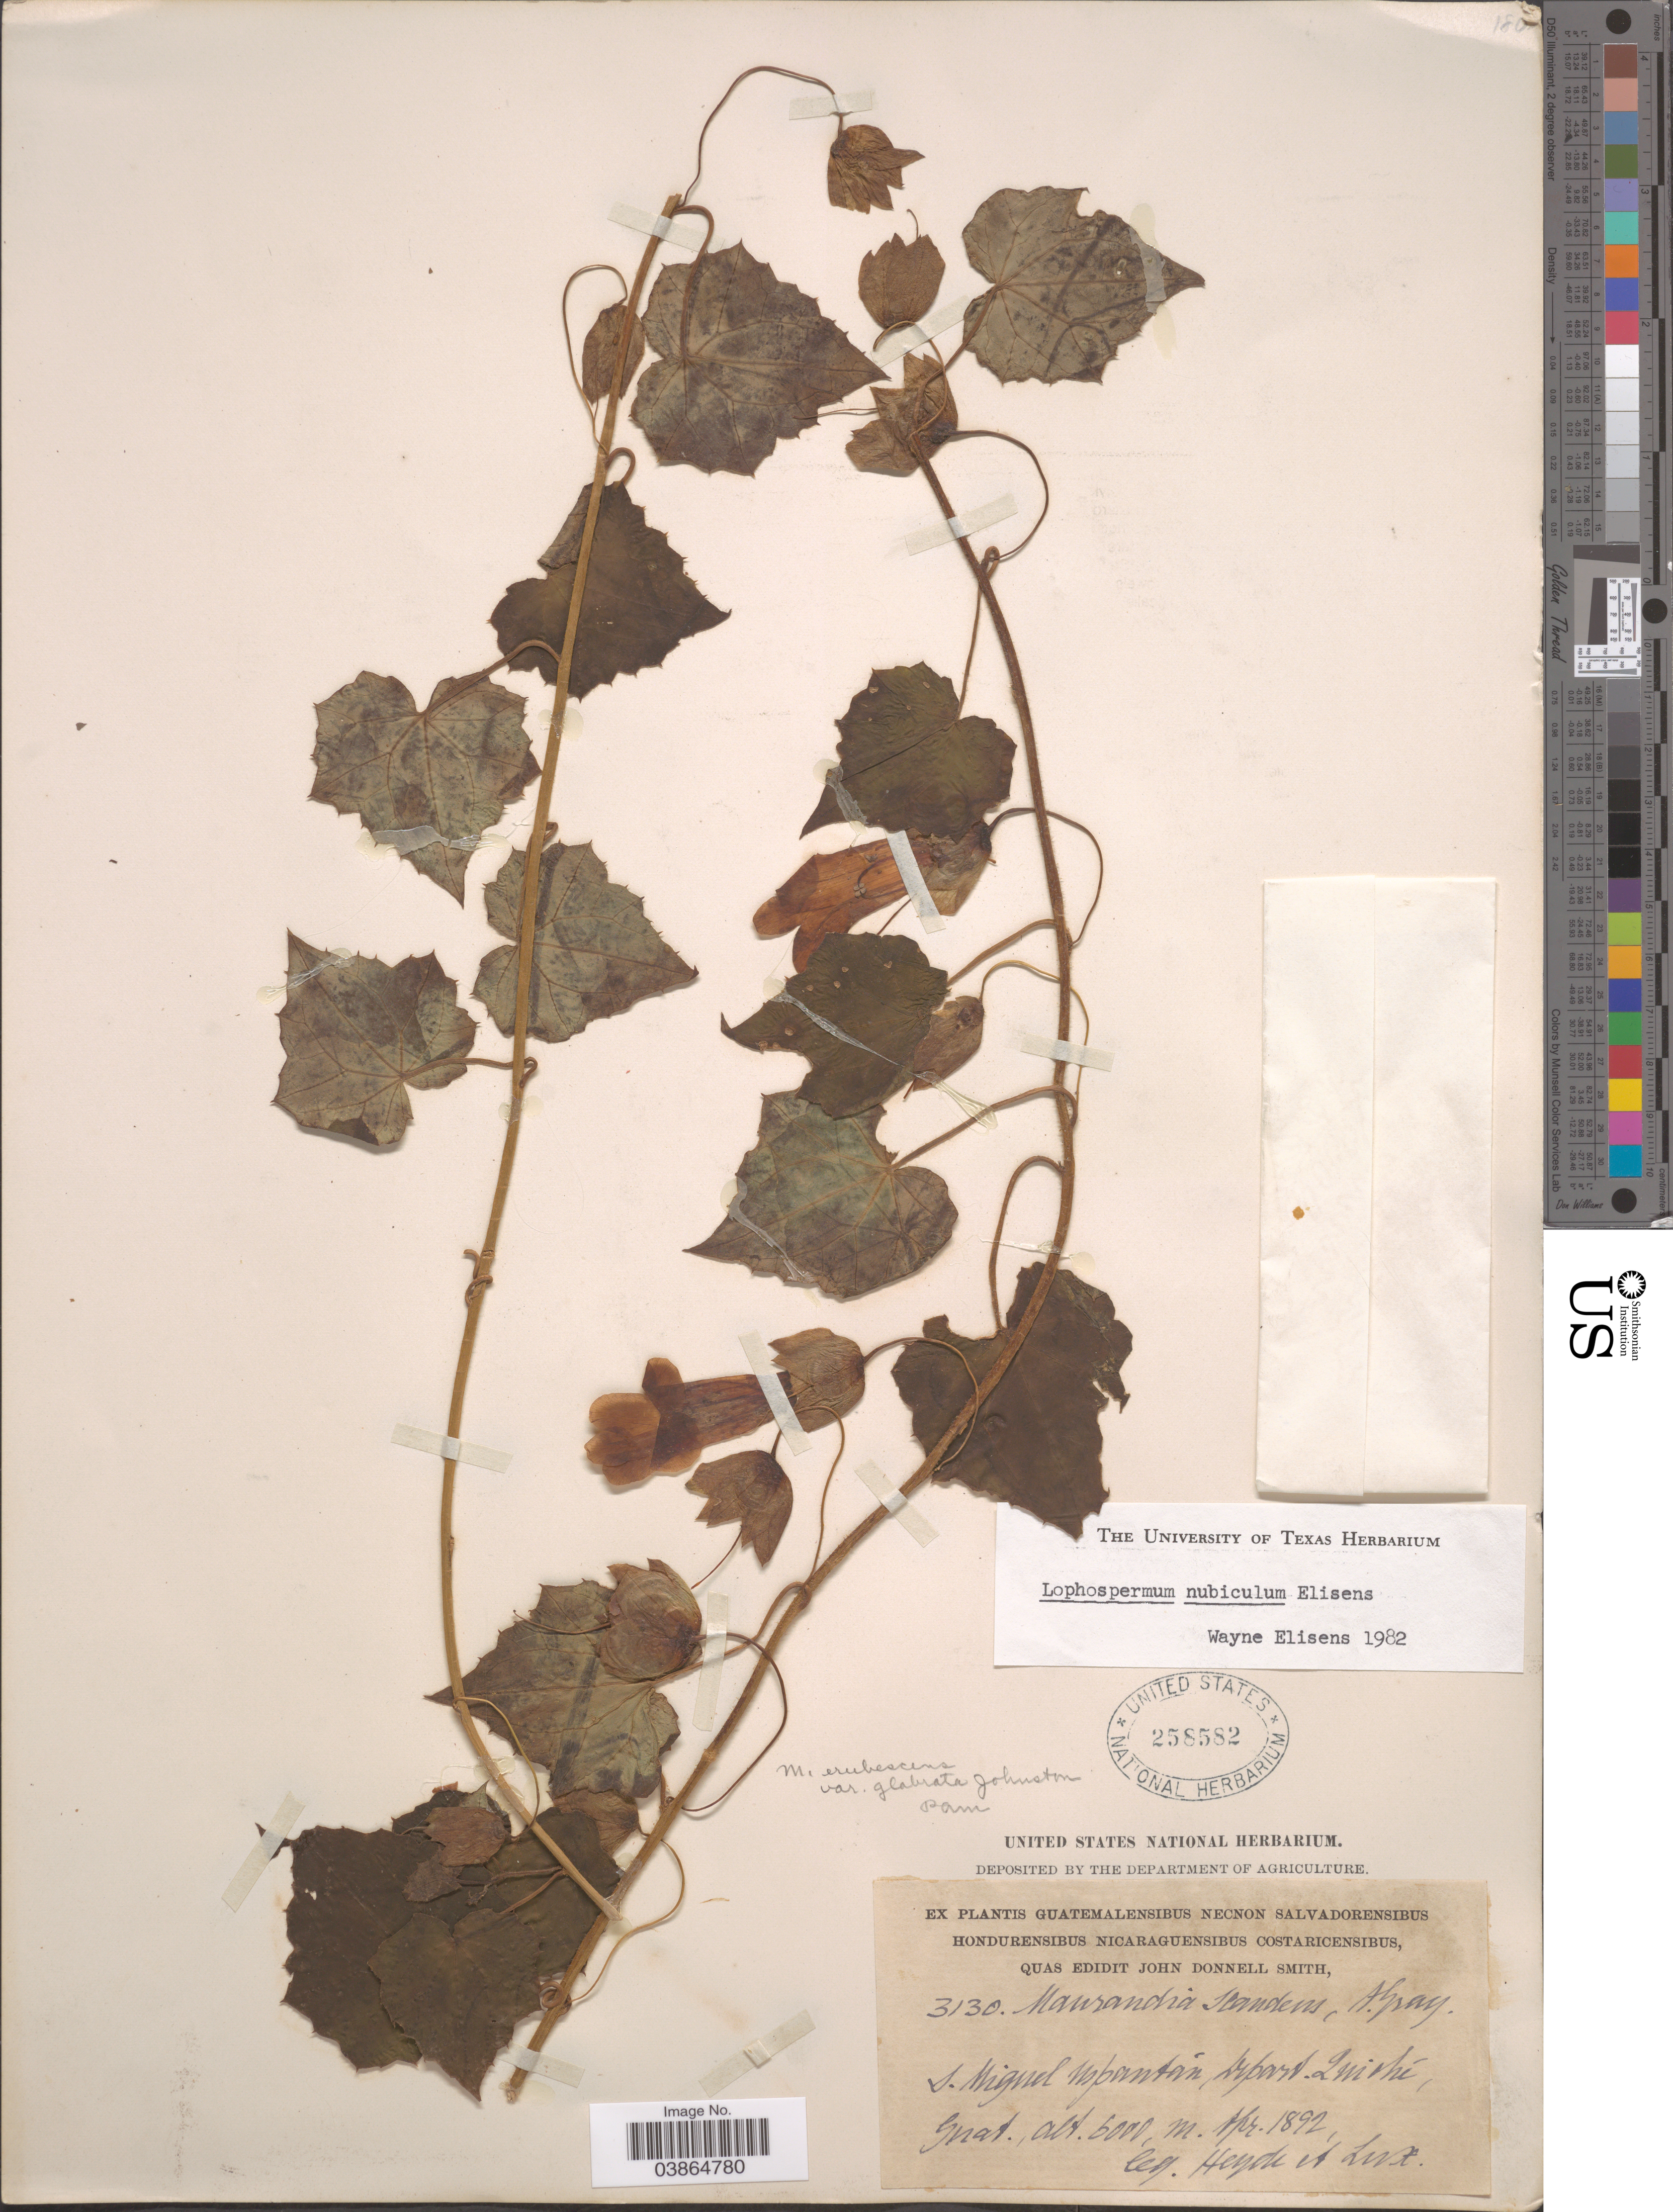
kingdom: Plantae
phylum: Tracheophyta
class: Magnoliopsida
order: Lamiales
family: Plantaginaceae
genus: Maurandya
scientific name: Maurandya erubescens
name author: (D. Don) A. Gray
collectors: Heyde & Lux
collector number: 3130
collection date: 1892-04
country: Guatemala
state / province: El Quiche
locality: S. Miguel Uspantán, Depart. Quiché, Guat.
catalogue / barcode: US 258582